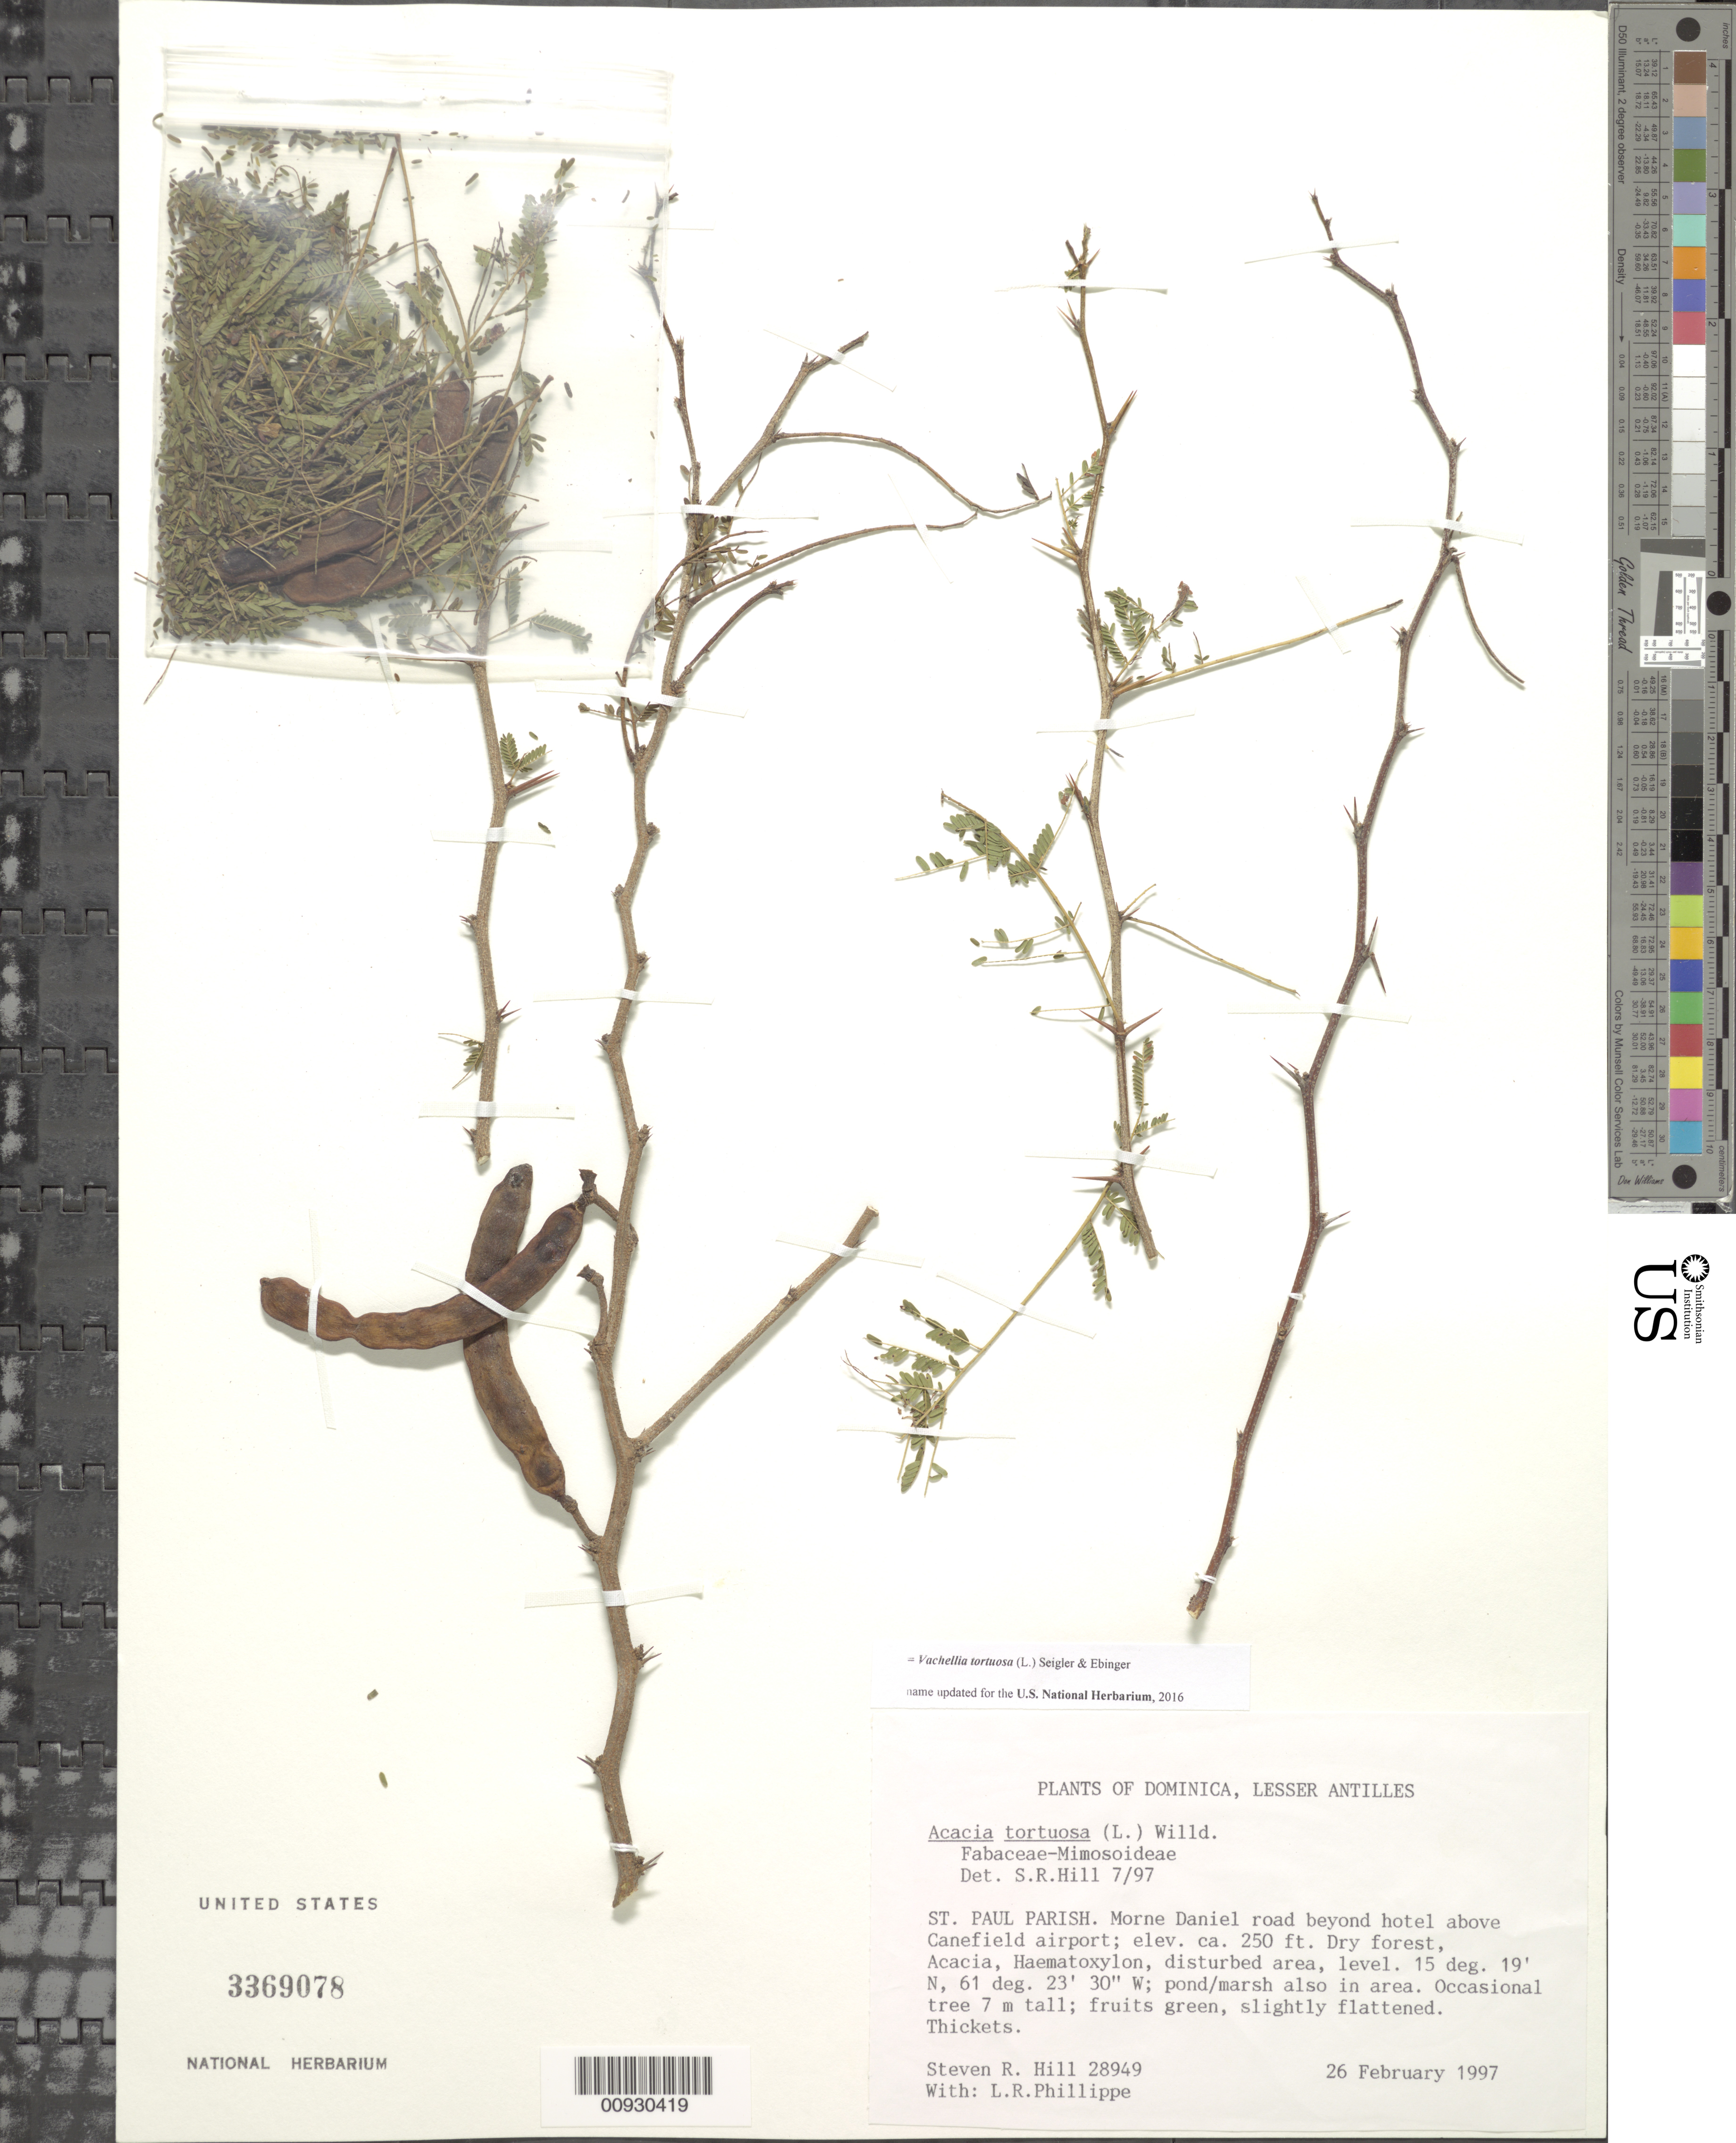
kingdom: Plantae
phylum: Tracheophyta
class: Magnoliopsida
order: Fabales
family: Fabaceae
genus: Vachellia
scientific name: Vachellia tortuosa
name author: (L.) Seigler & Ebinger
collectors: S. R. Hill & L. Phillippe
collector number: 28949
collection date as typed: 26 Feb 1997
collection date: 1997-02-26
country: Dominica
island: Dominica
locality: St. Paul Parish: Morne Daniel road beyond hotel above Canefield airport; 15 deg. 19' N 61 deg. 23' 30' W.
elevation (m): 76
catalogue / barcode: US 3369078